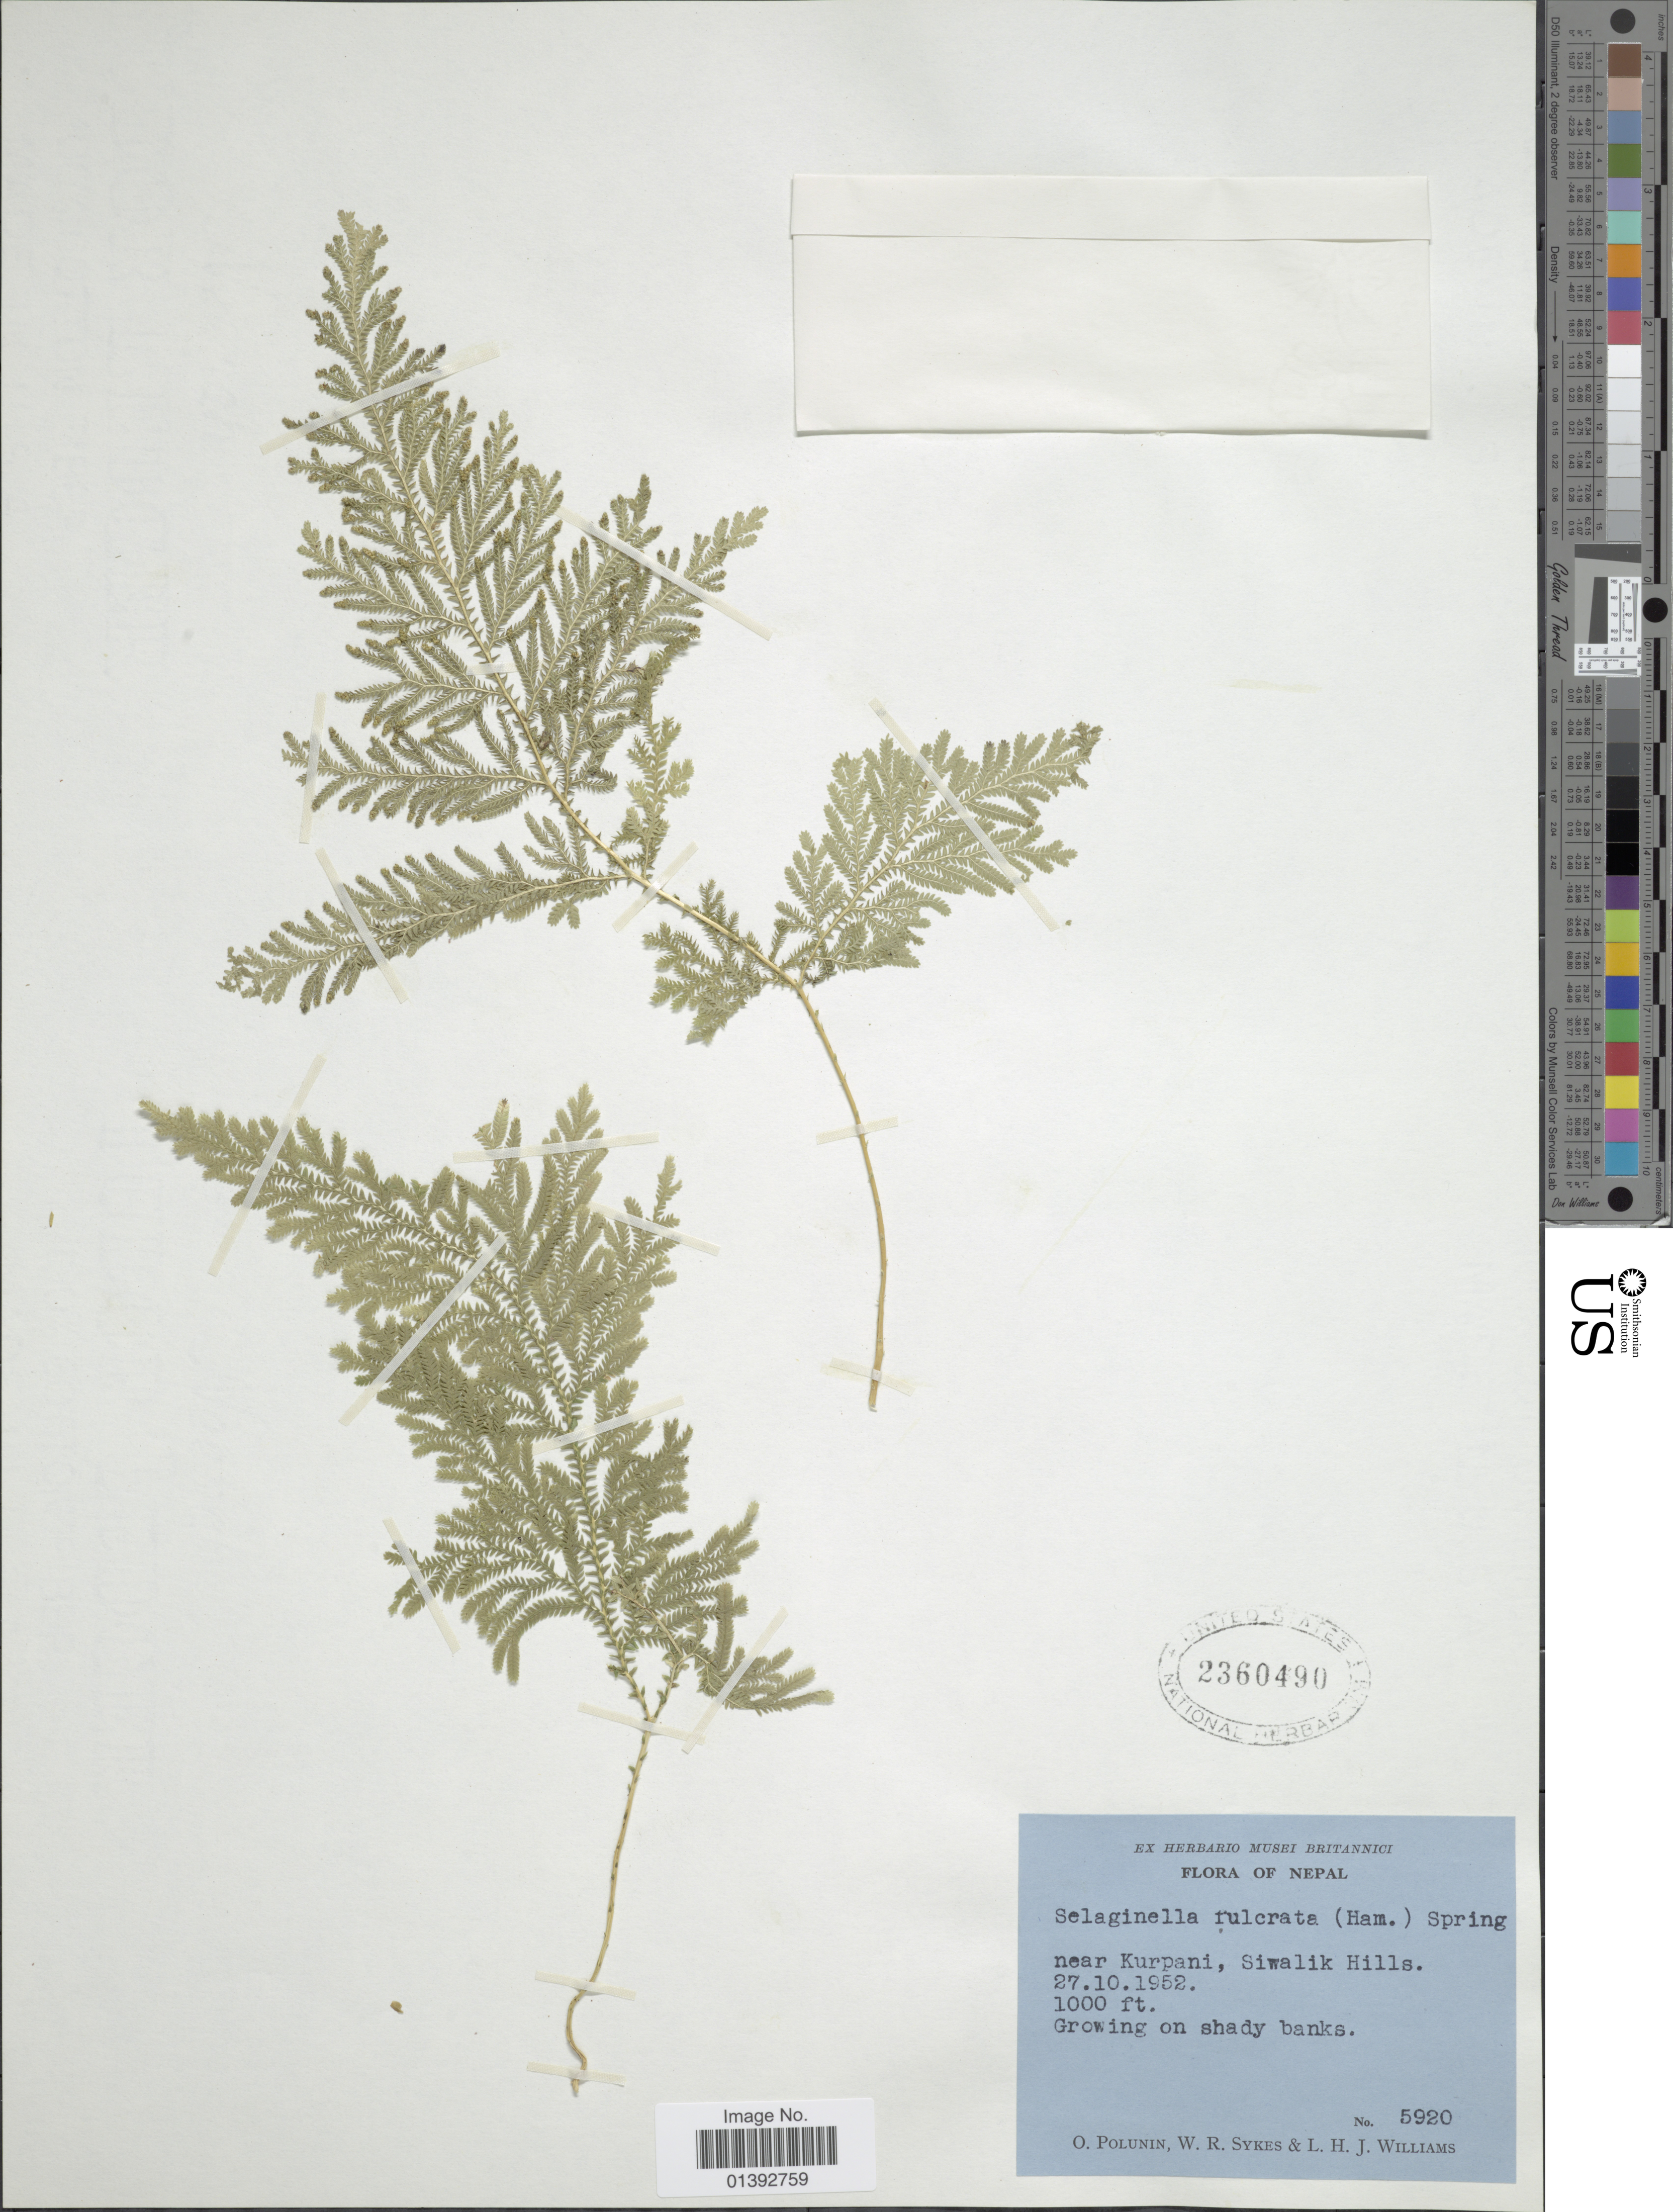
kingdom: Plantae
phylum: Tracheophyta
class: Lycopodiopsida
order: Selaginellales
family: Selaginellaceae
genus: Selaginella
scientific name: Selaginella fulcrata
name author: (Buch.-Ham. ex D. Don) Spring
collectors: O. V. Polunin, W. R. Sykes & L. H. J. Williams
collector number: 5920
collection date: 1952-10-27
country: Nepal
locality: Near Kurpani, Siwalik Hills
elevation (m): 305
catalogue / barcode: US 2360490